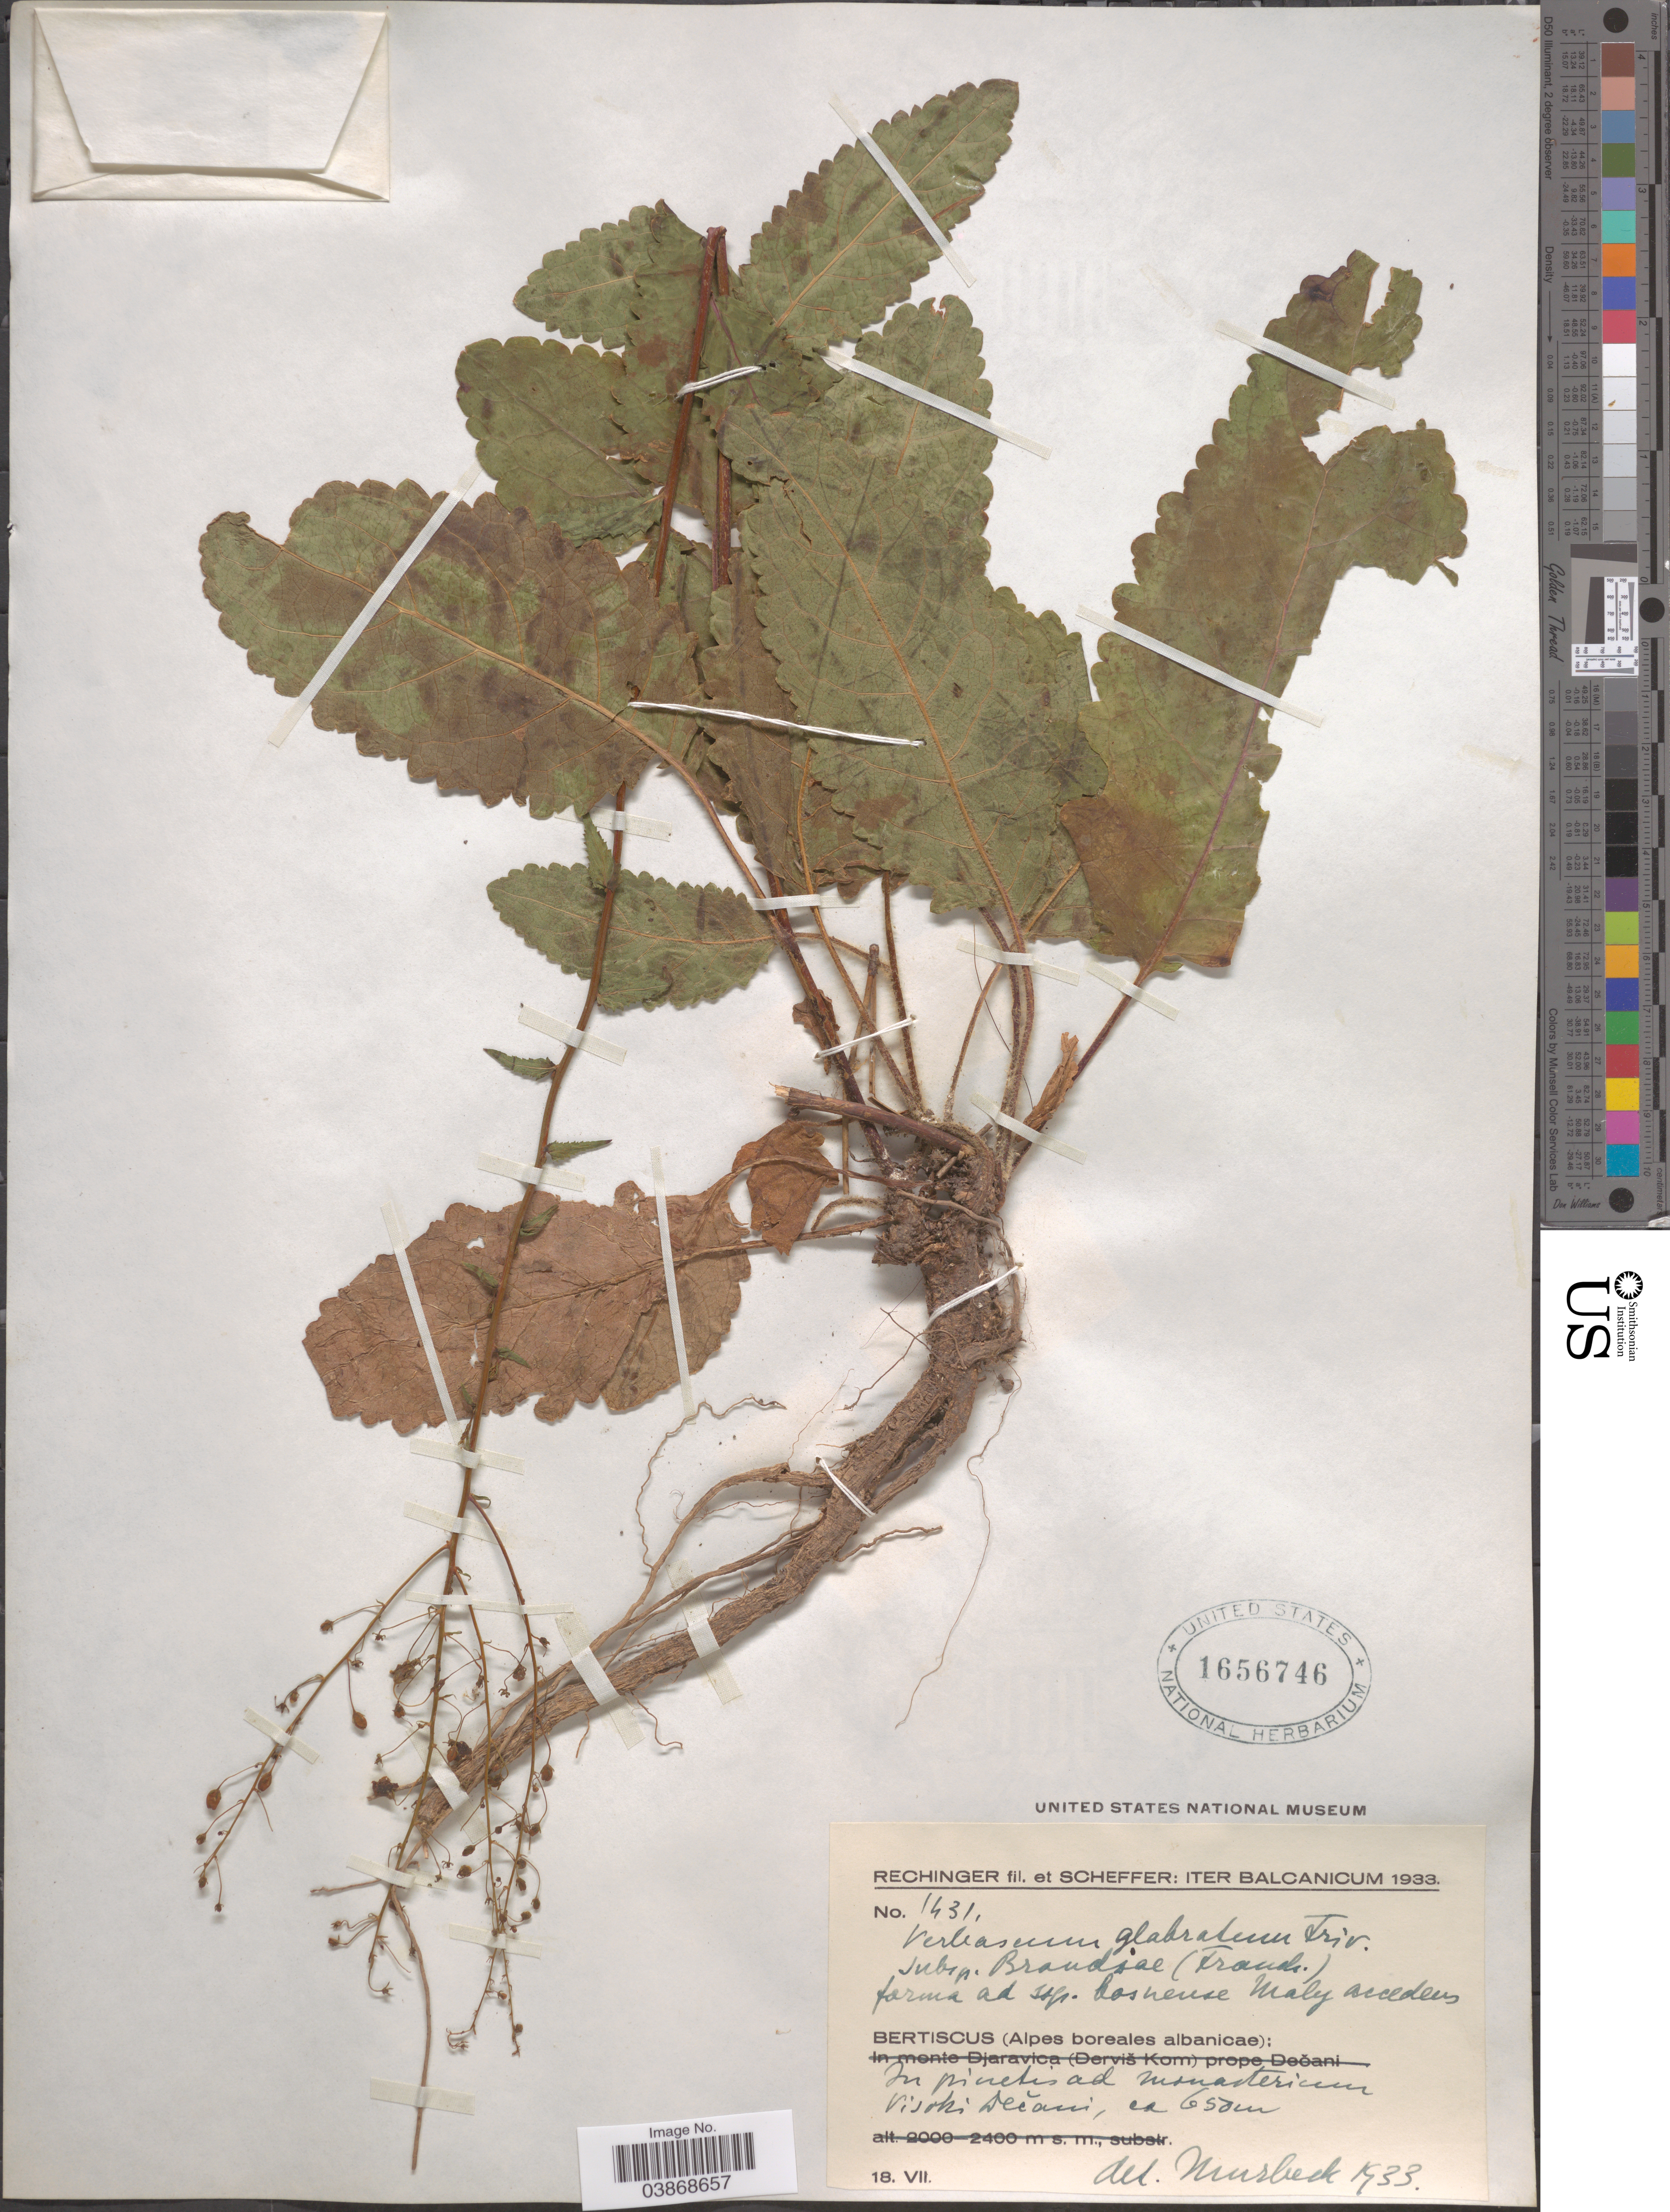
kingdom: Plantae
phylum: Tracheophyta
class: Magnoliopsida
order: Lamiales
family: Scrophulariaceae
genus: Verbascum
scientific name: Verbascum glabratum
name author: Friv.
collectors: -- Rechinger & Scheffer, --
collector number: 1431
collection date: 1933-07-18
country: Kosovo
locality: Iter Balcanicum. Bertiscus (Alpes boreales albanicae); In pinetis ad monastericum. Visoki Deçani. [interpreted]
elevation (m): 650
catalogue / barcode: US 1656746